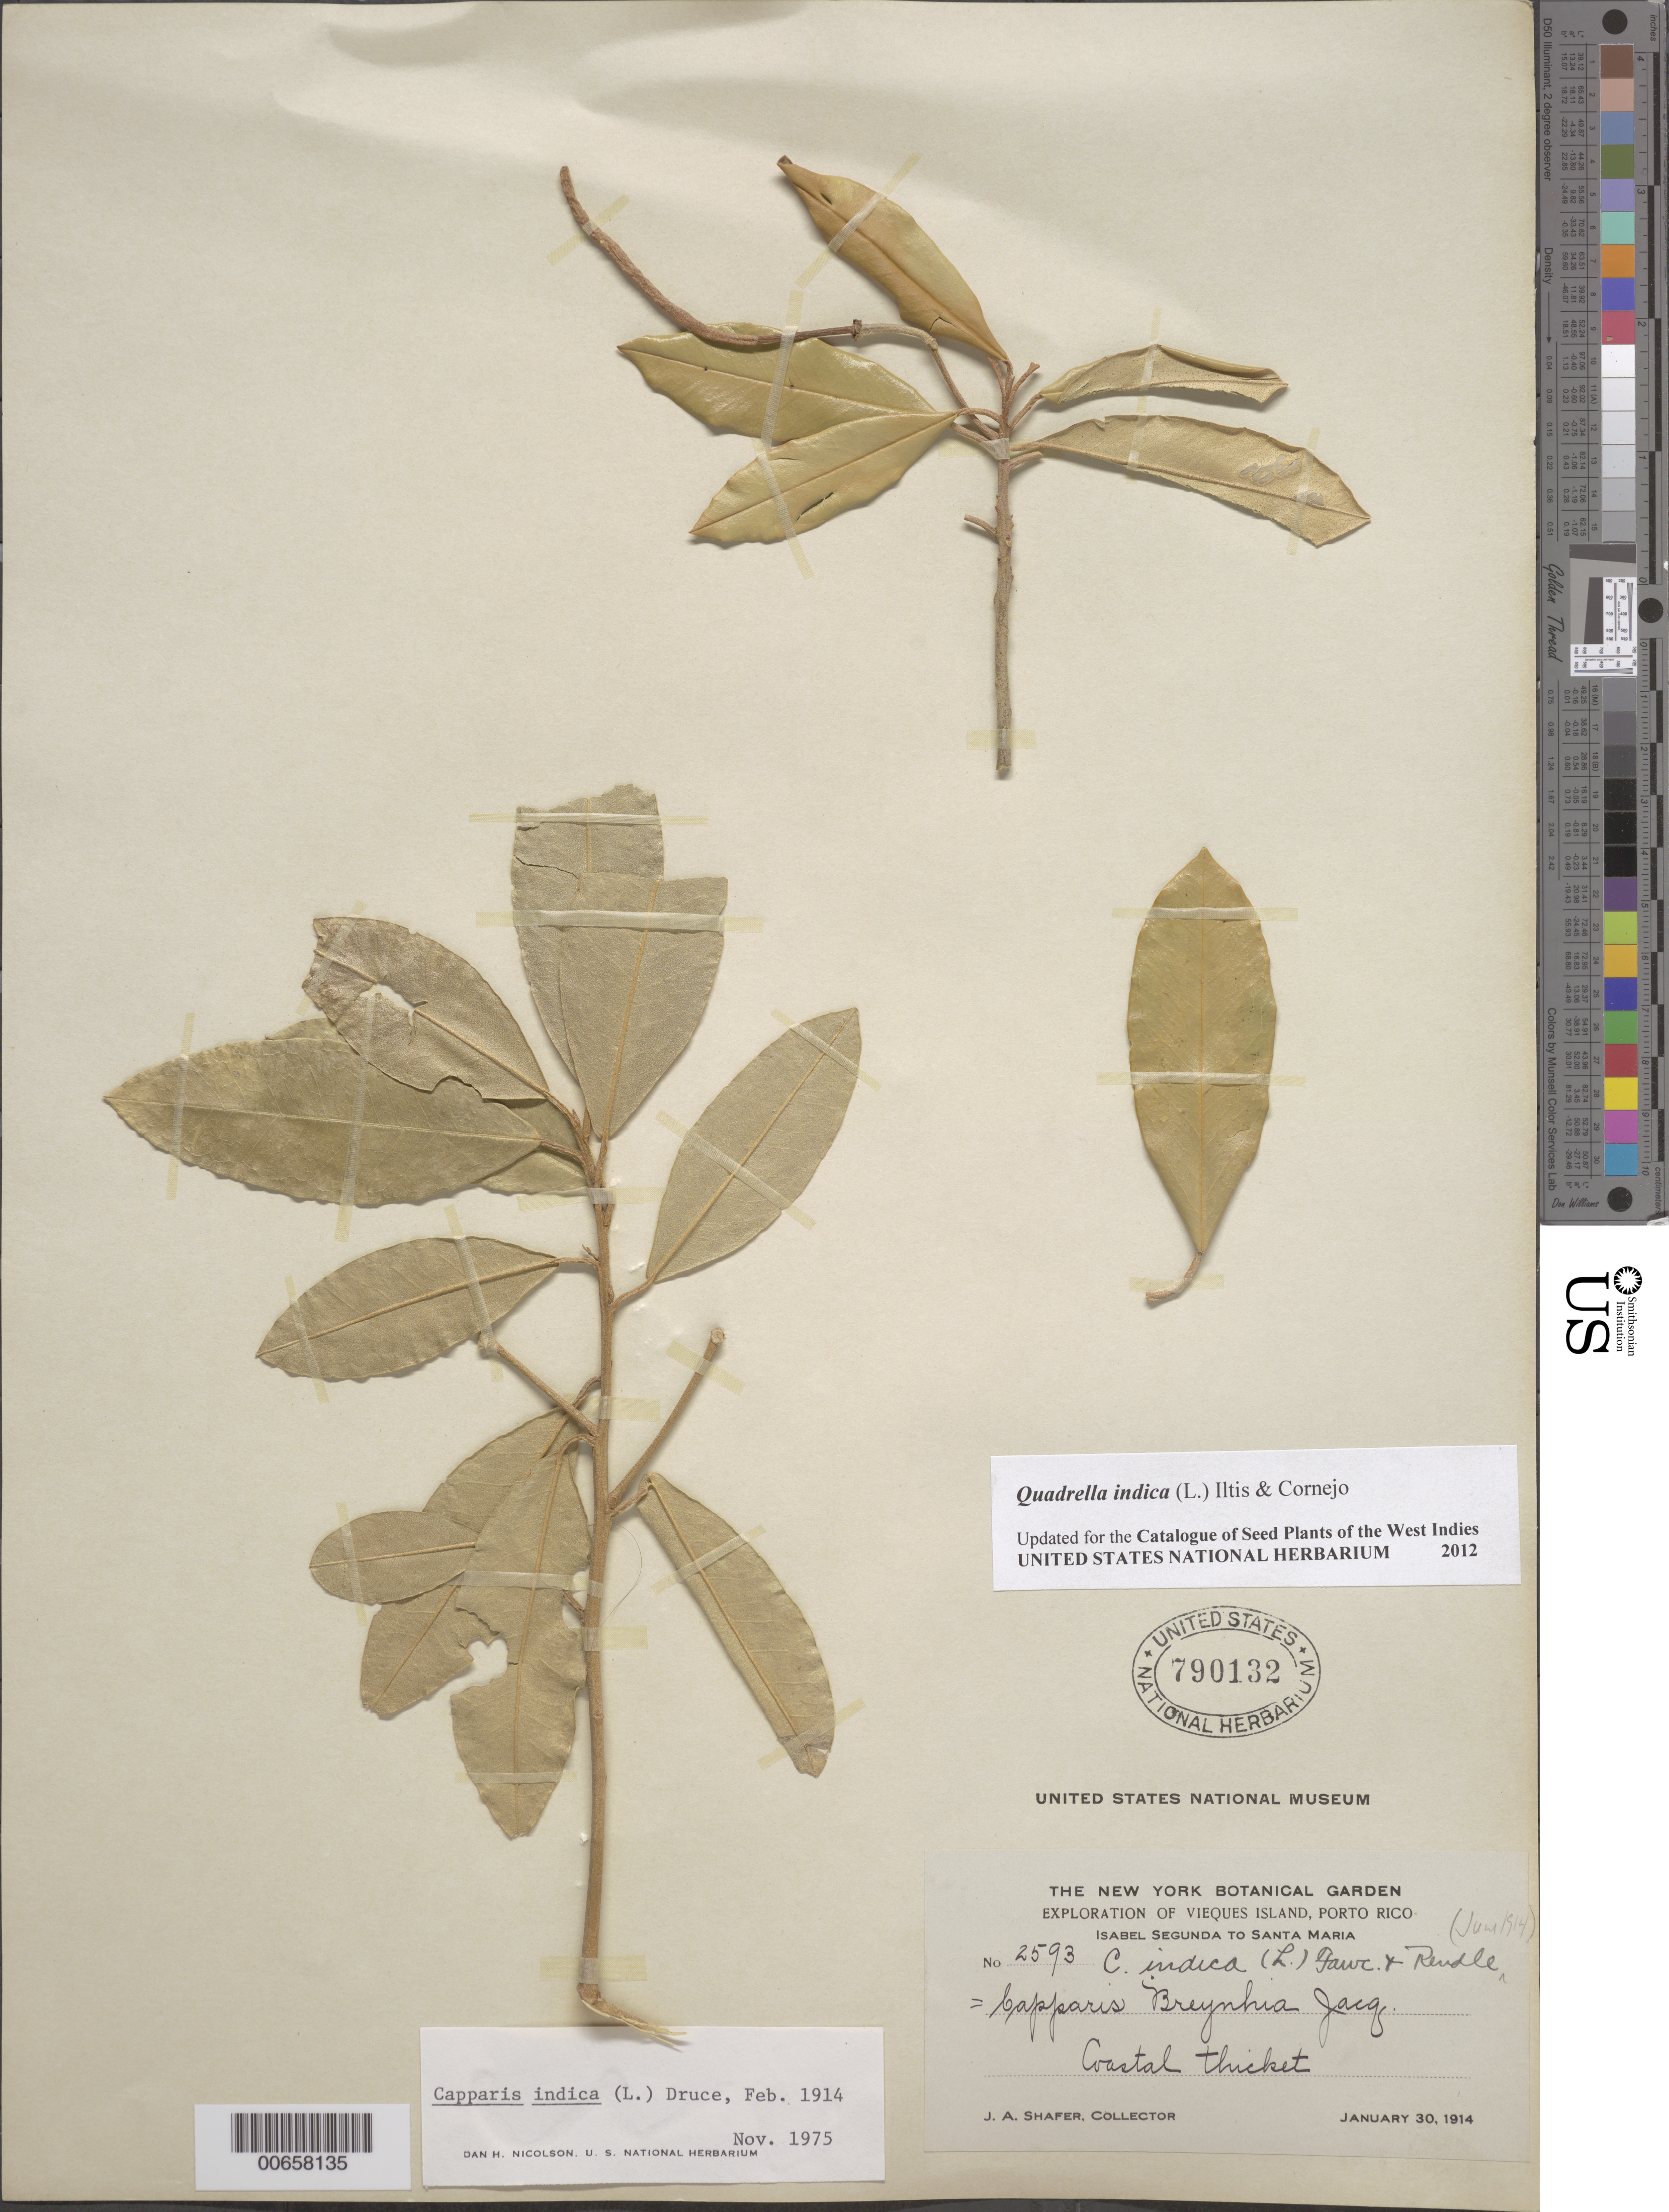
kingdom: Plantae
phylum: Tracheophyta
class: Magnoliopsida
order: Brassicales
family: Capparaceae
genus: Capparis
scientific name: Capparis indica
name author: (L.) Fawc. & Rendle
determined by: Nicolson, Dan H.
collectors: J. A. Shafer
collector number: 2593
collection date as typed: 30 Jan 1914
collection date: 1914-01-30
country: Puerto Rico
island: Vieques Island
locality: Isabel Segunda to Santa Maria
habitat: Coastal thicket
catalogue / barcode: US 790132